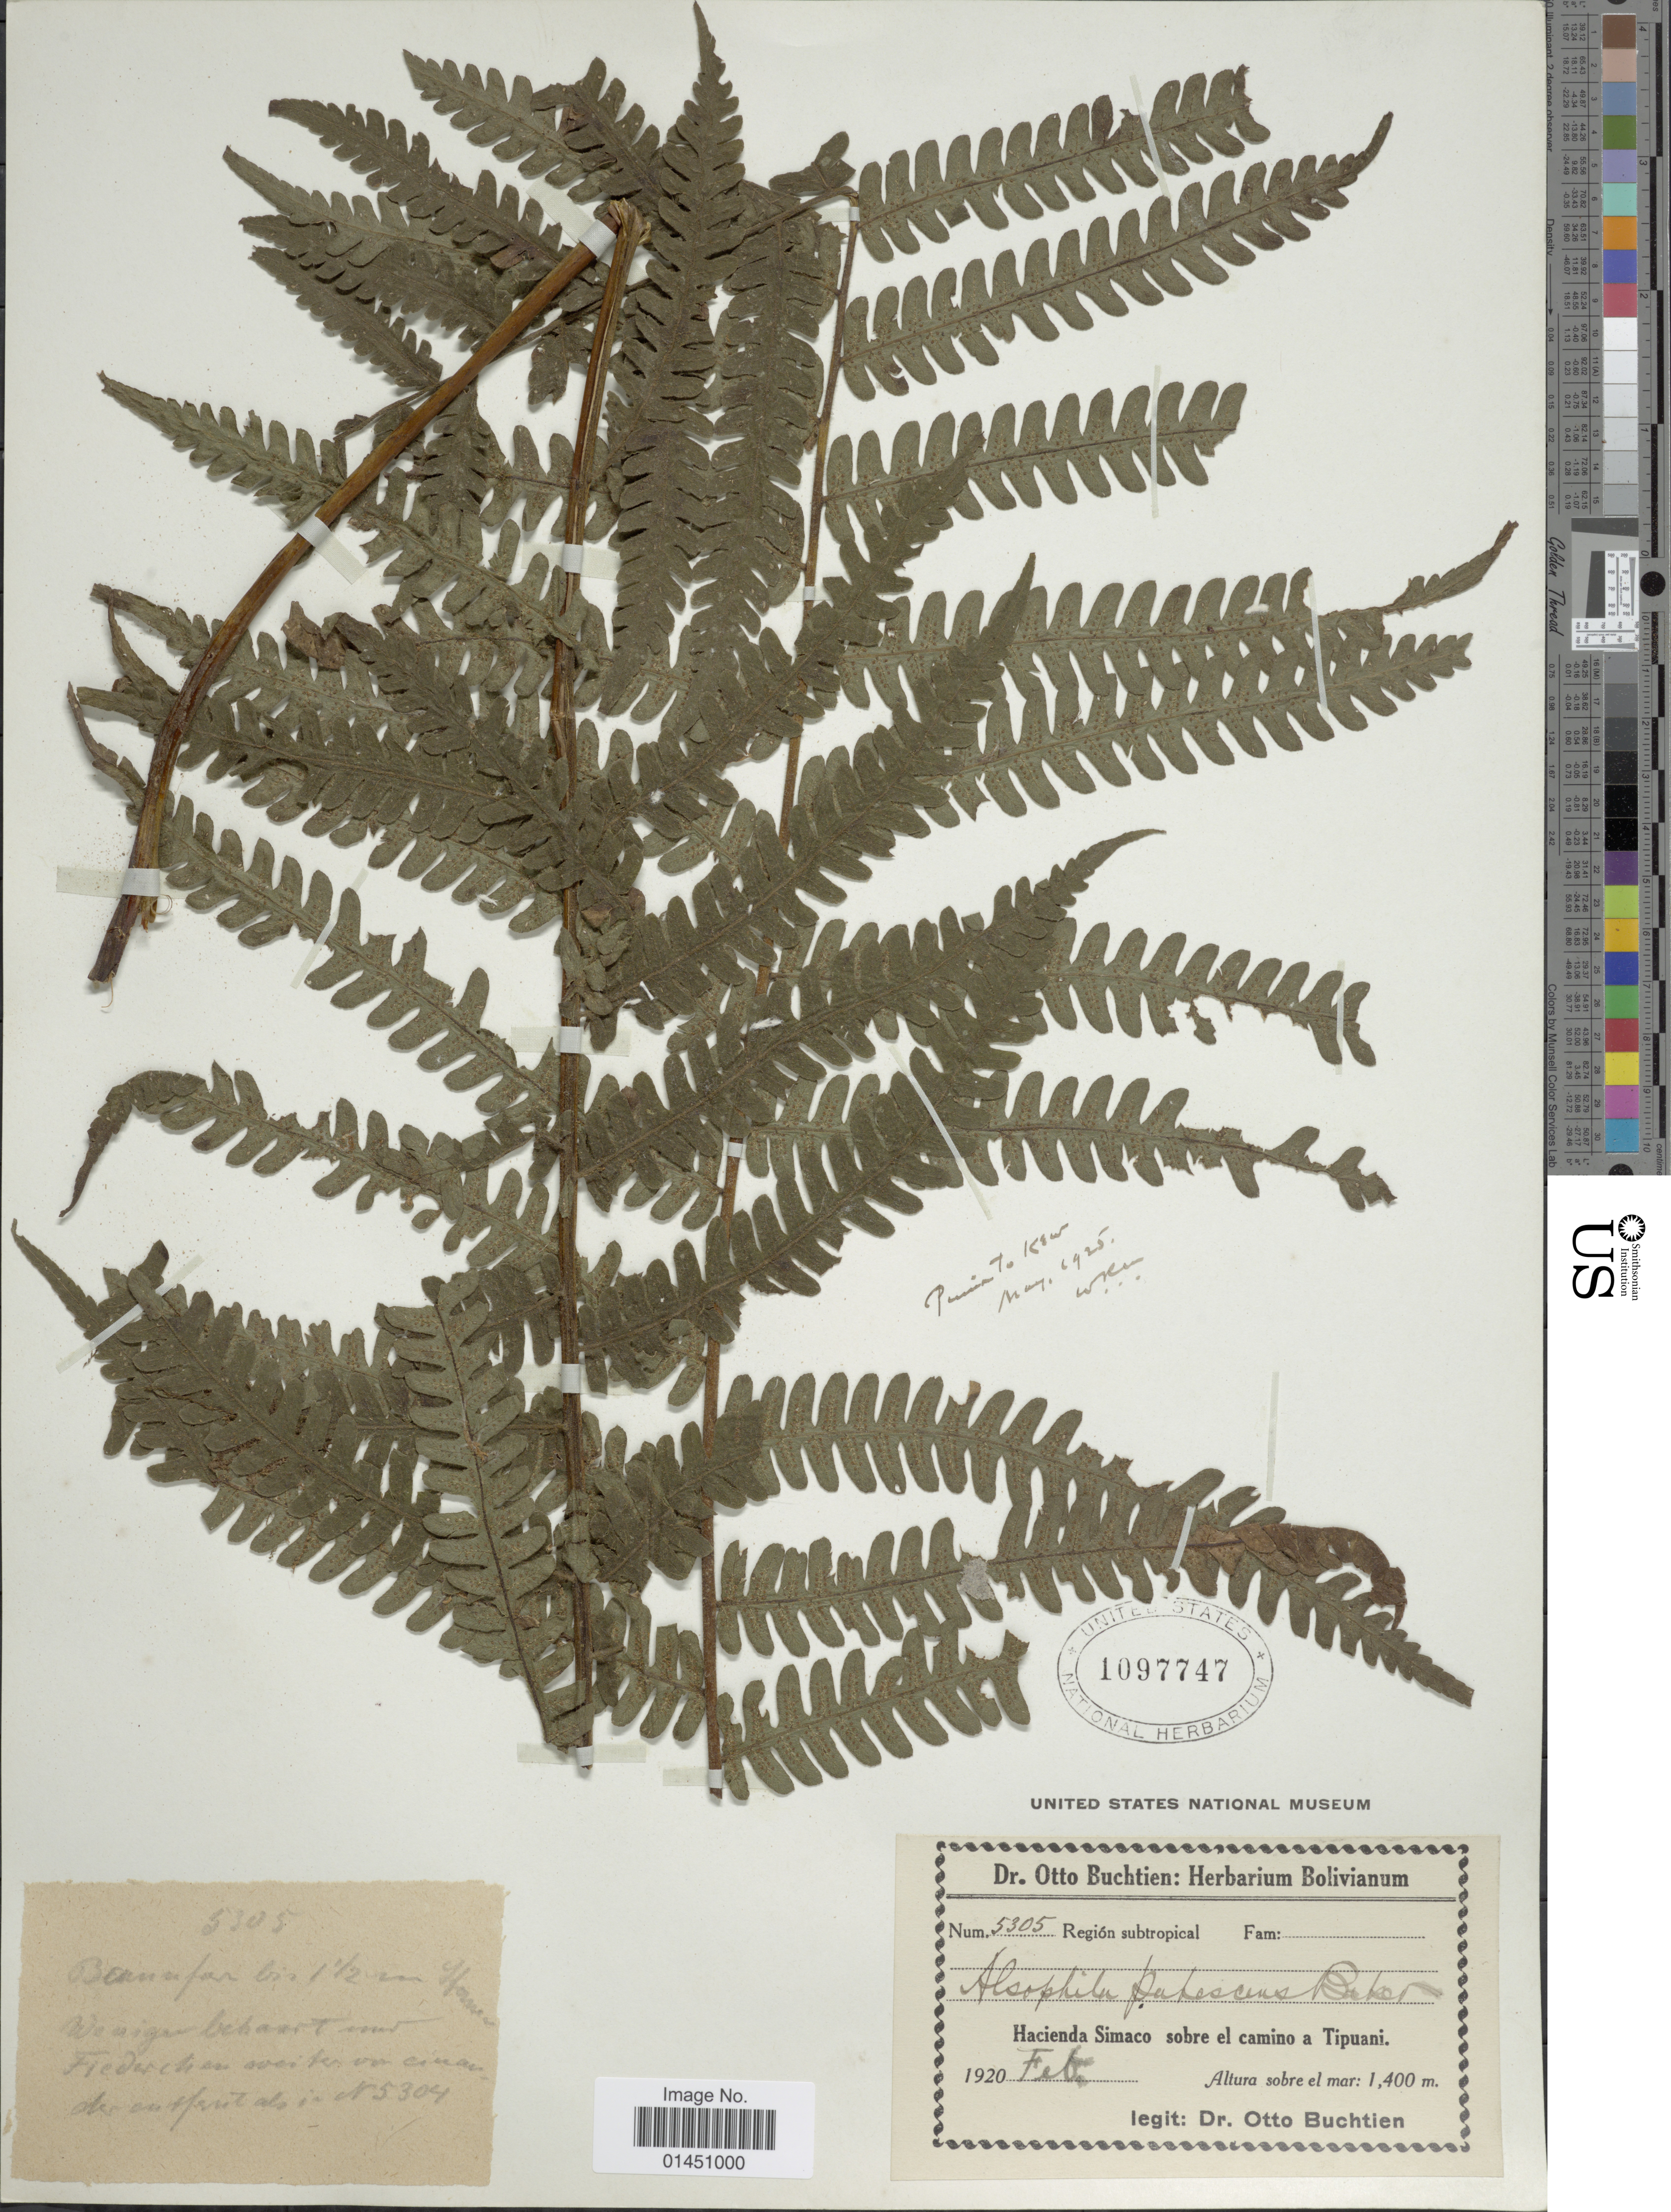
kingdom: Plantae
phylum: Tracheophyta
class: Polypodiopsida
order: Cyatheales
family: Cyatheaceae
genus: Cyathea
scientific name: Cyathea bipinnatifida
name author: (Baker) Domin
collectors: O. Buchtien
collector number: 5305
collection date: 1920-02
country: Bolivia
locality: Hacienda Simaco sobre el camino a Tipuani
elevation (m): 1400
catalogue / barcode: US 1097747